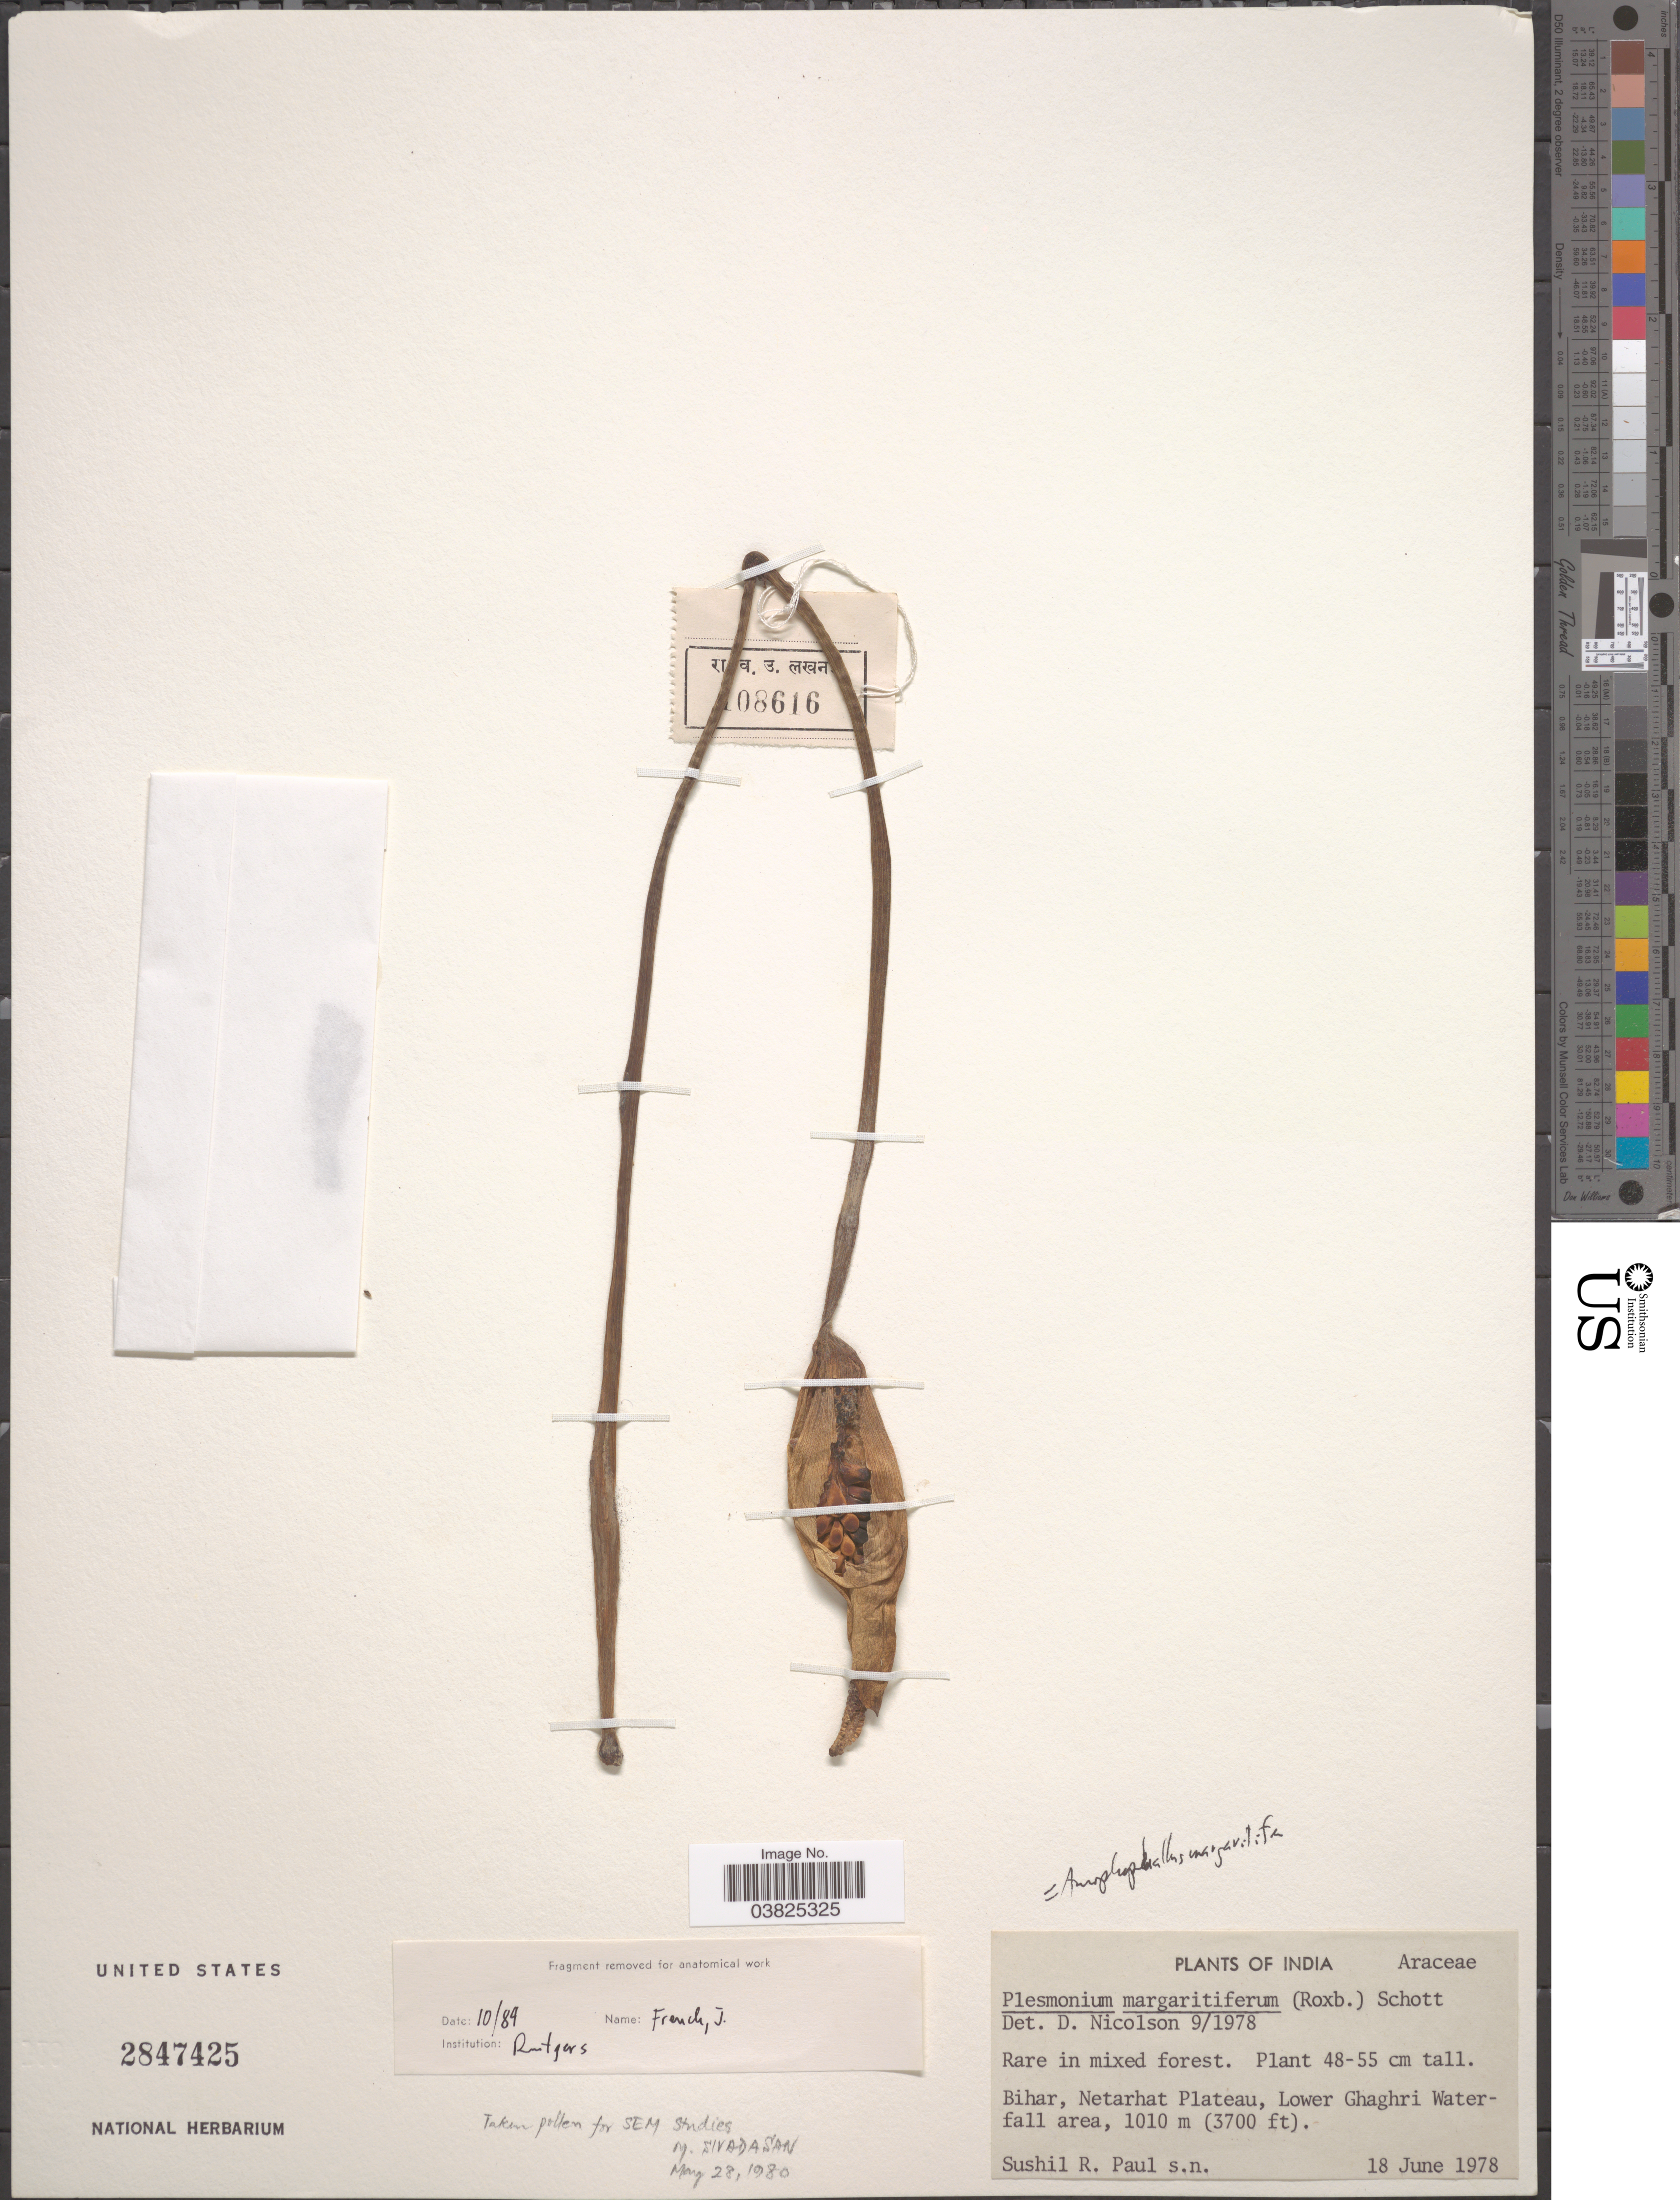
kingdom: Plantae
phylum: Tracheophyta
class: Liliopsida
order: Alismatales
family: Araceae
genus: Amorphophallus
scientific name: Amorphophallus margaritifer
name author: (Roxb.) Kunth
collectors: S. Paul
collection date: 1978-06-18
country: India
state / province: Bihar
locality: Netarhat Plateau, Lower Ghaghri Waterfall area.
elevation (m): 1010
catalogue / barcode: US 2847425